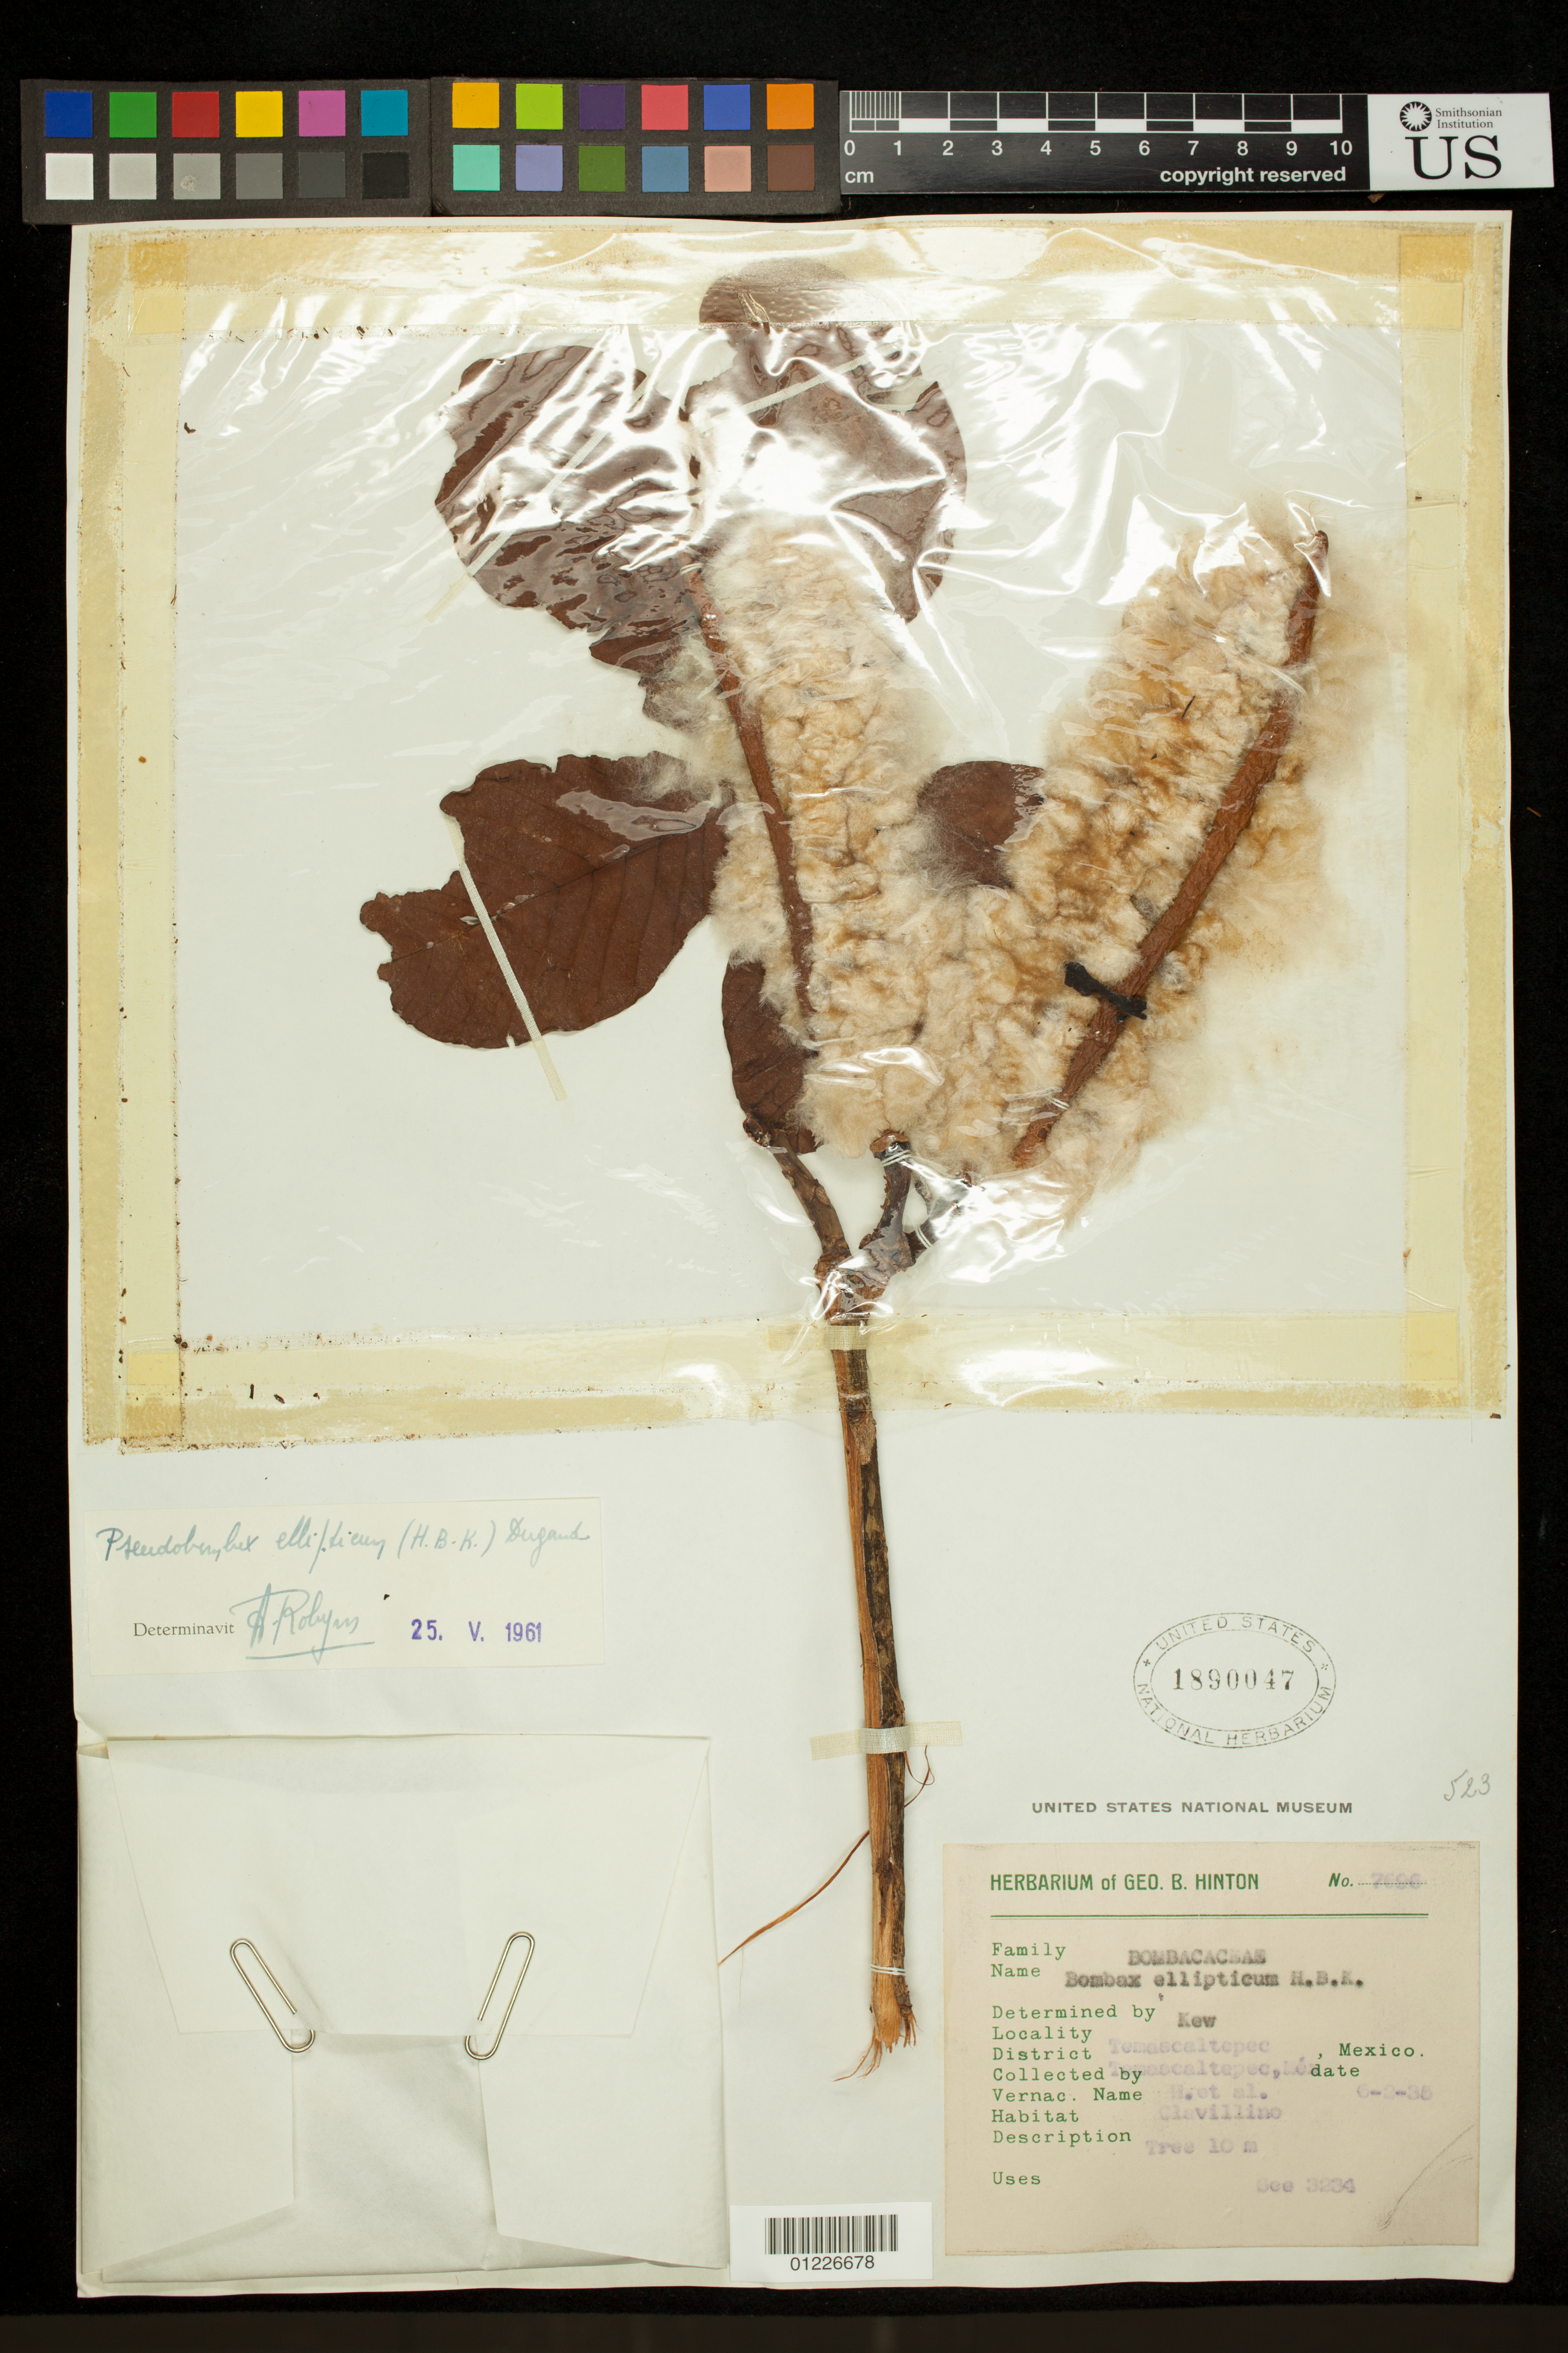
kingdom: Plantae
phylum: Tracheophyta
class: Magnoliopsida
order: Malvales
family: Malvaceae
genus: Pseudobombax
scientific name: Pseudobombax ellipticum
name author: (Kunth) Dugand G.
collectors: G. B. Hinton & et al.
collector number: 7696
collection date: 1935-06-02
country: Mexico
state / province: México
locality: Temascaltepec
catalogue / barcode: US 1890047